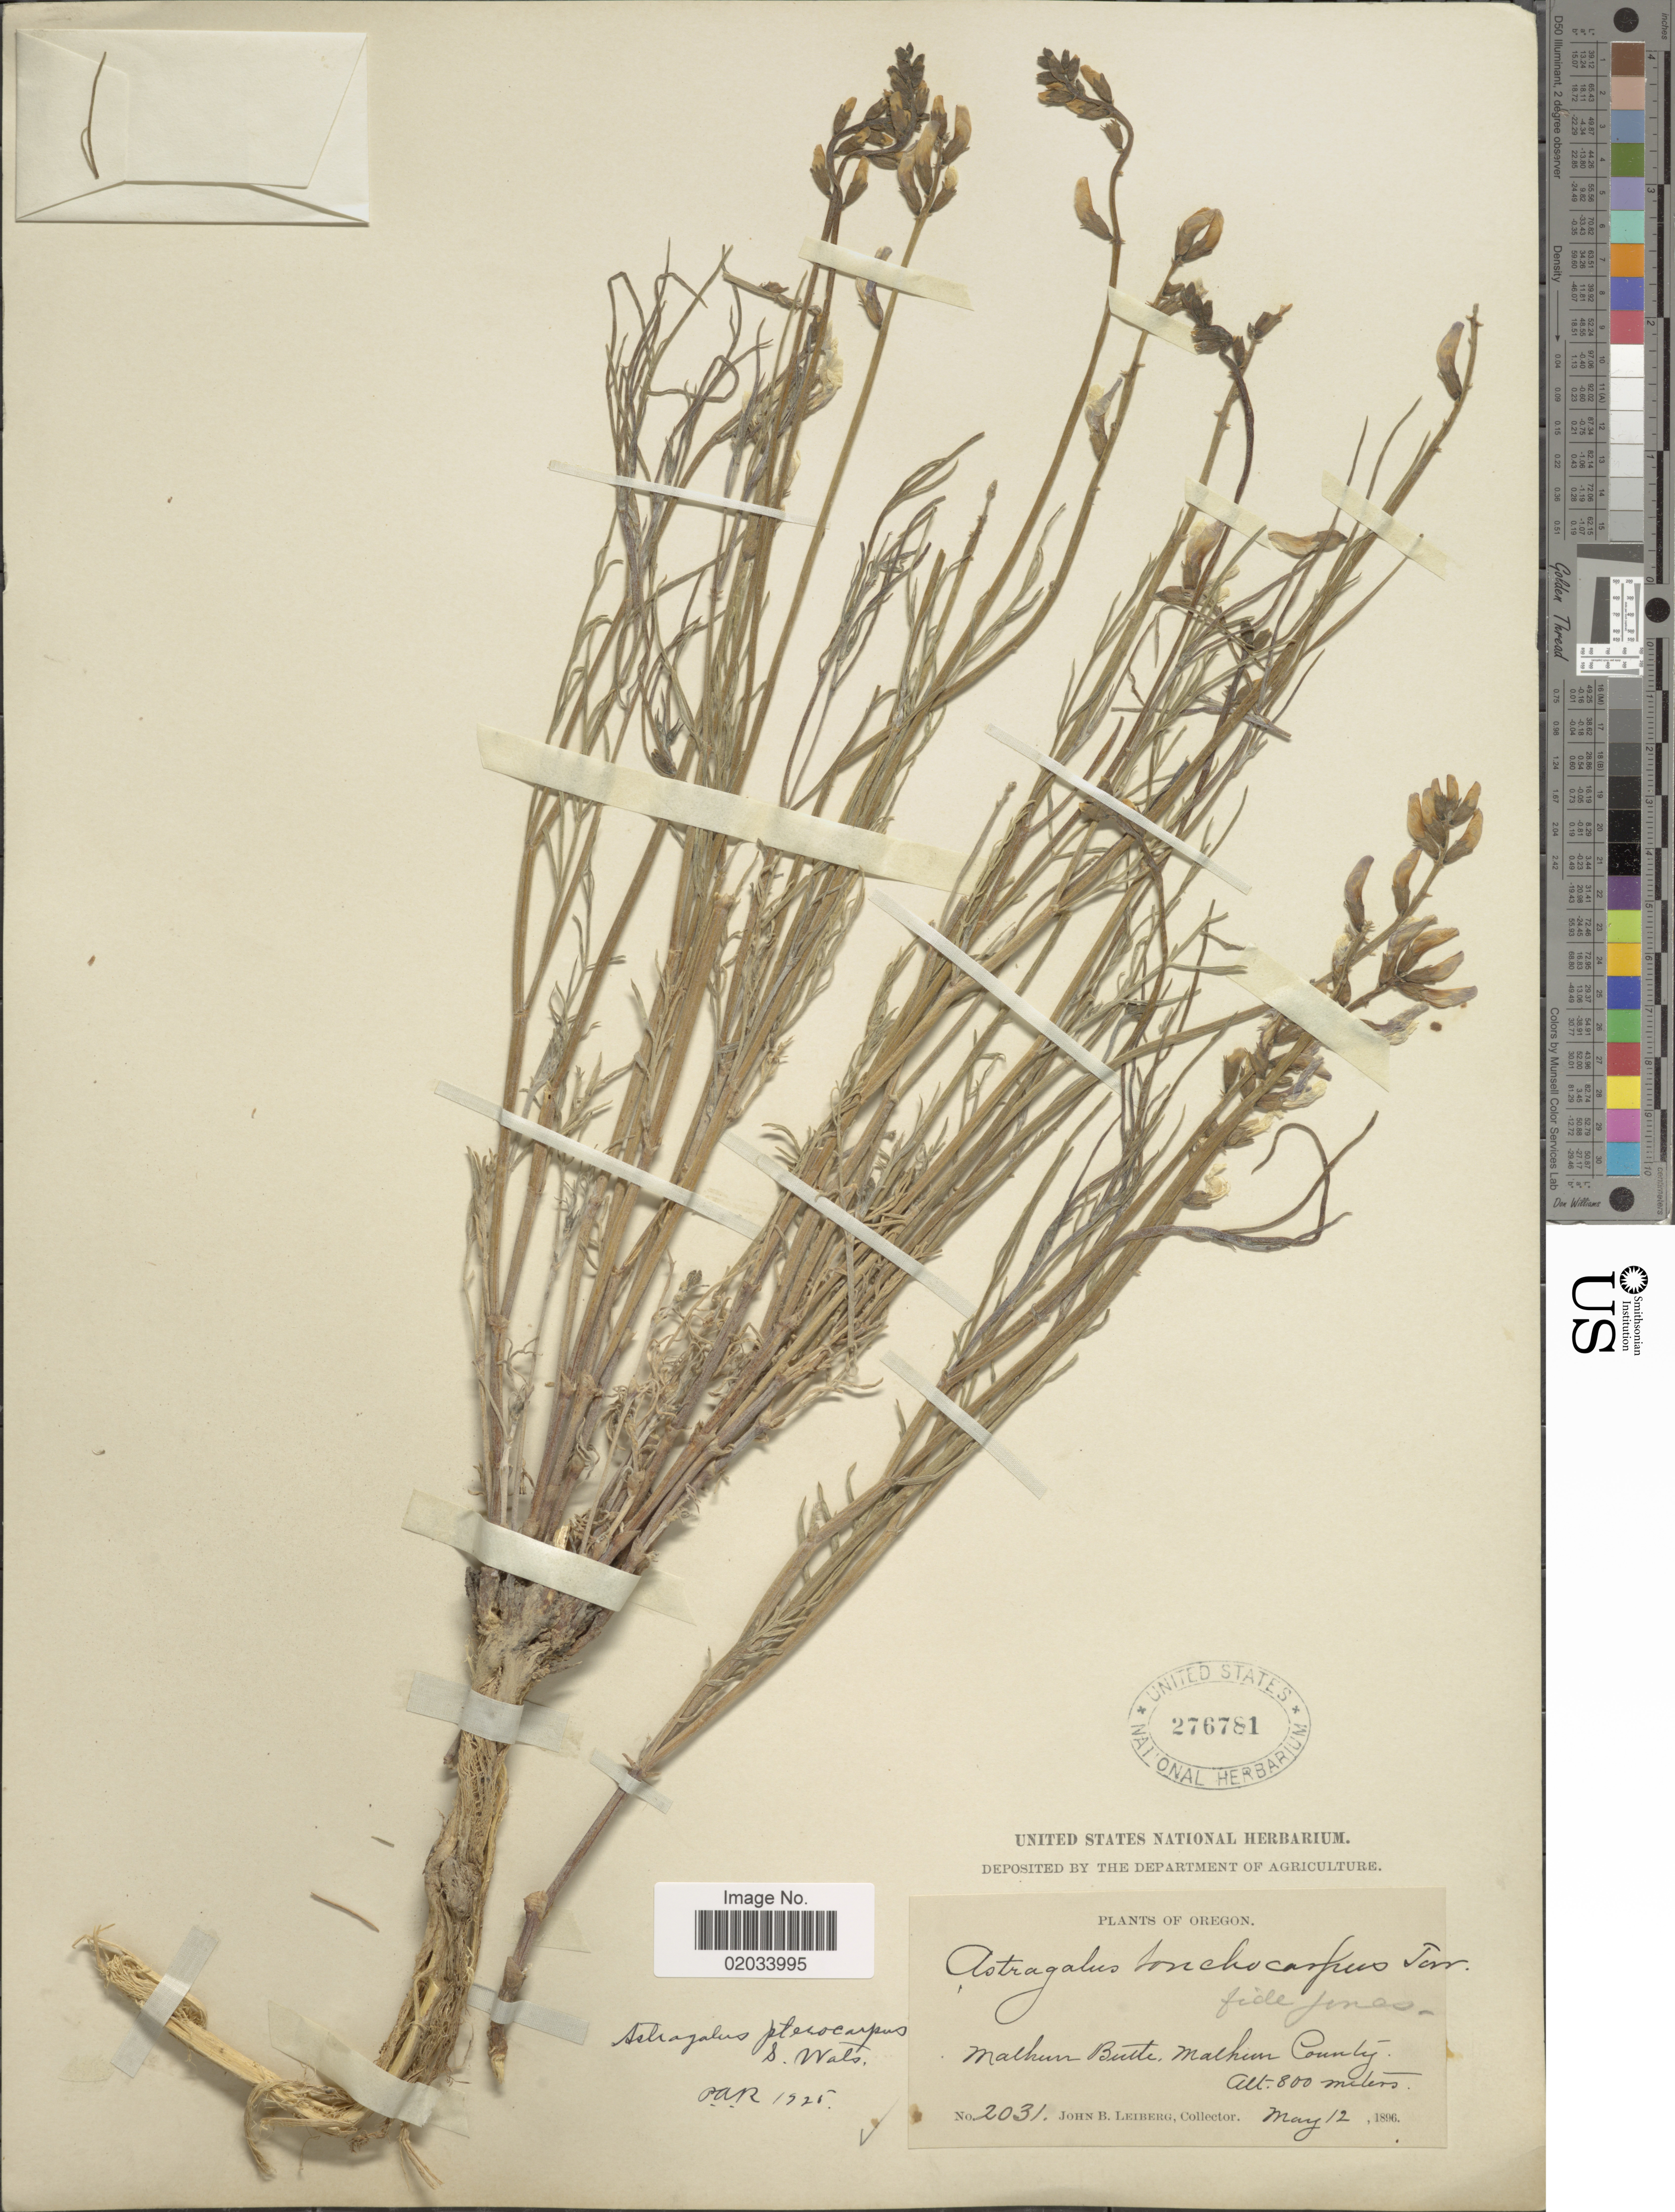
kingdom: Plantae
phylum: Tracheophyta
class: Magnoliopsida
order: Fabales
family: Fabaceae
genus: Astragalus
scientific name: Astragalus pterocarpus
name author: S. Watson in C. King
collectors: J. Leiberg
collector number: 2031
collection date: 1896-05-12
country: United States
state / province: Oregon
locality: Malhun Butte, Malhun County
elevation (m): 800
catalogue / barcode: US 276781